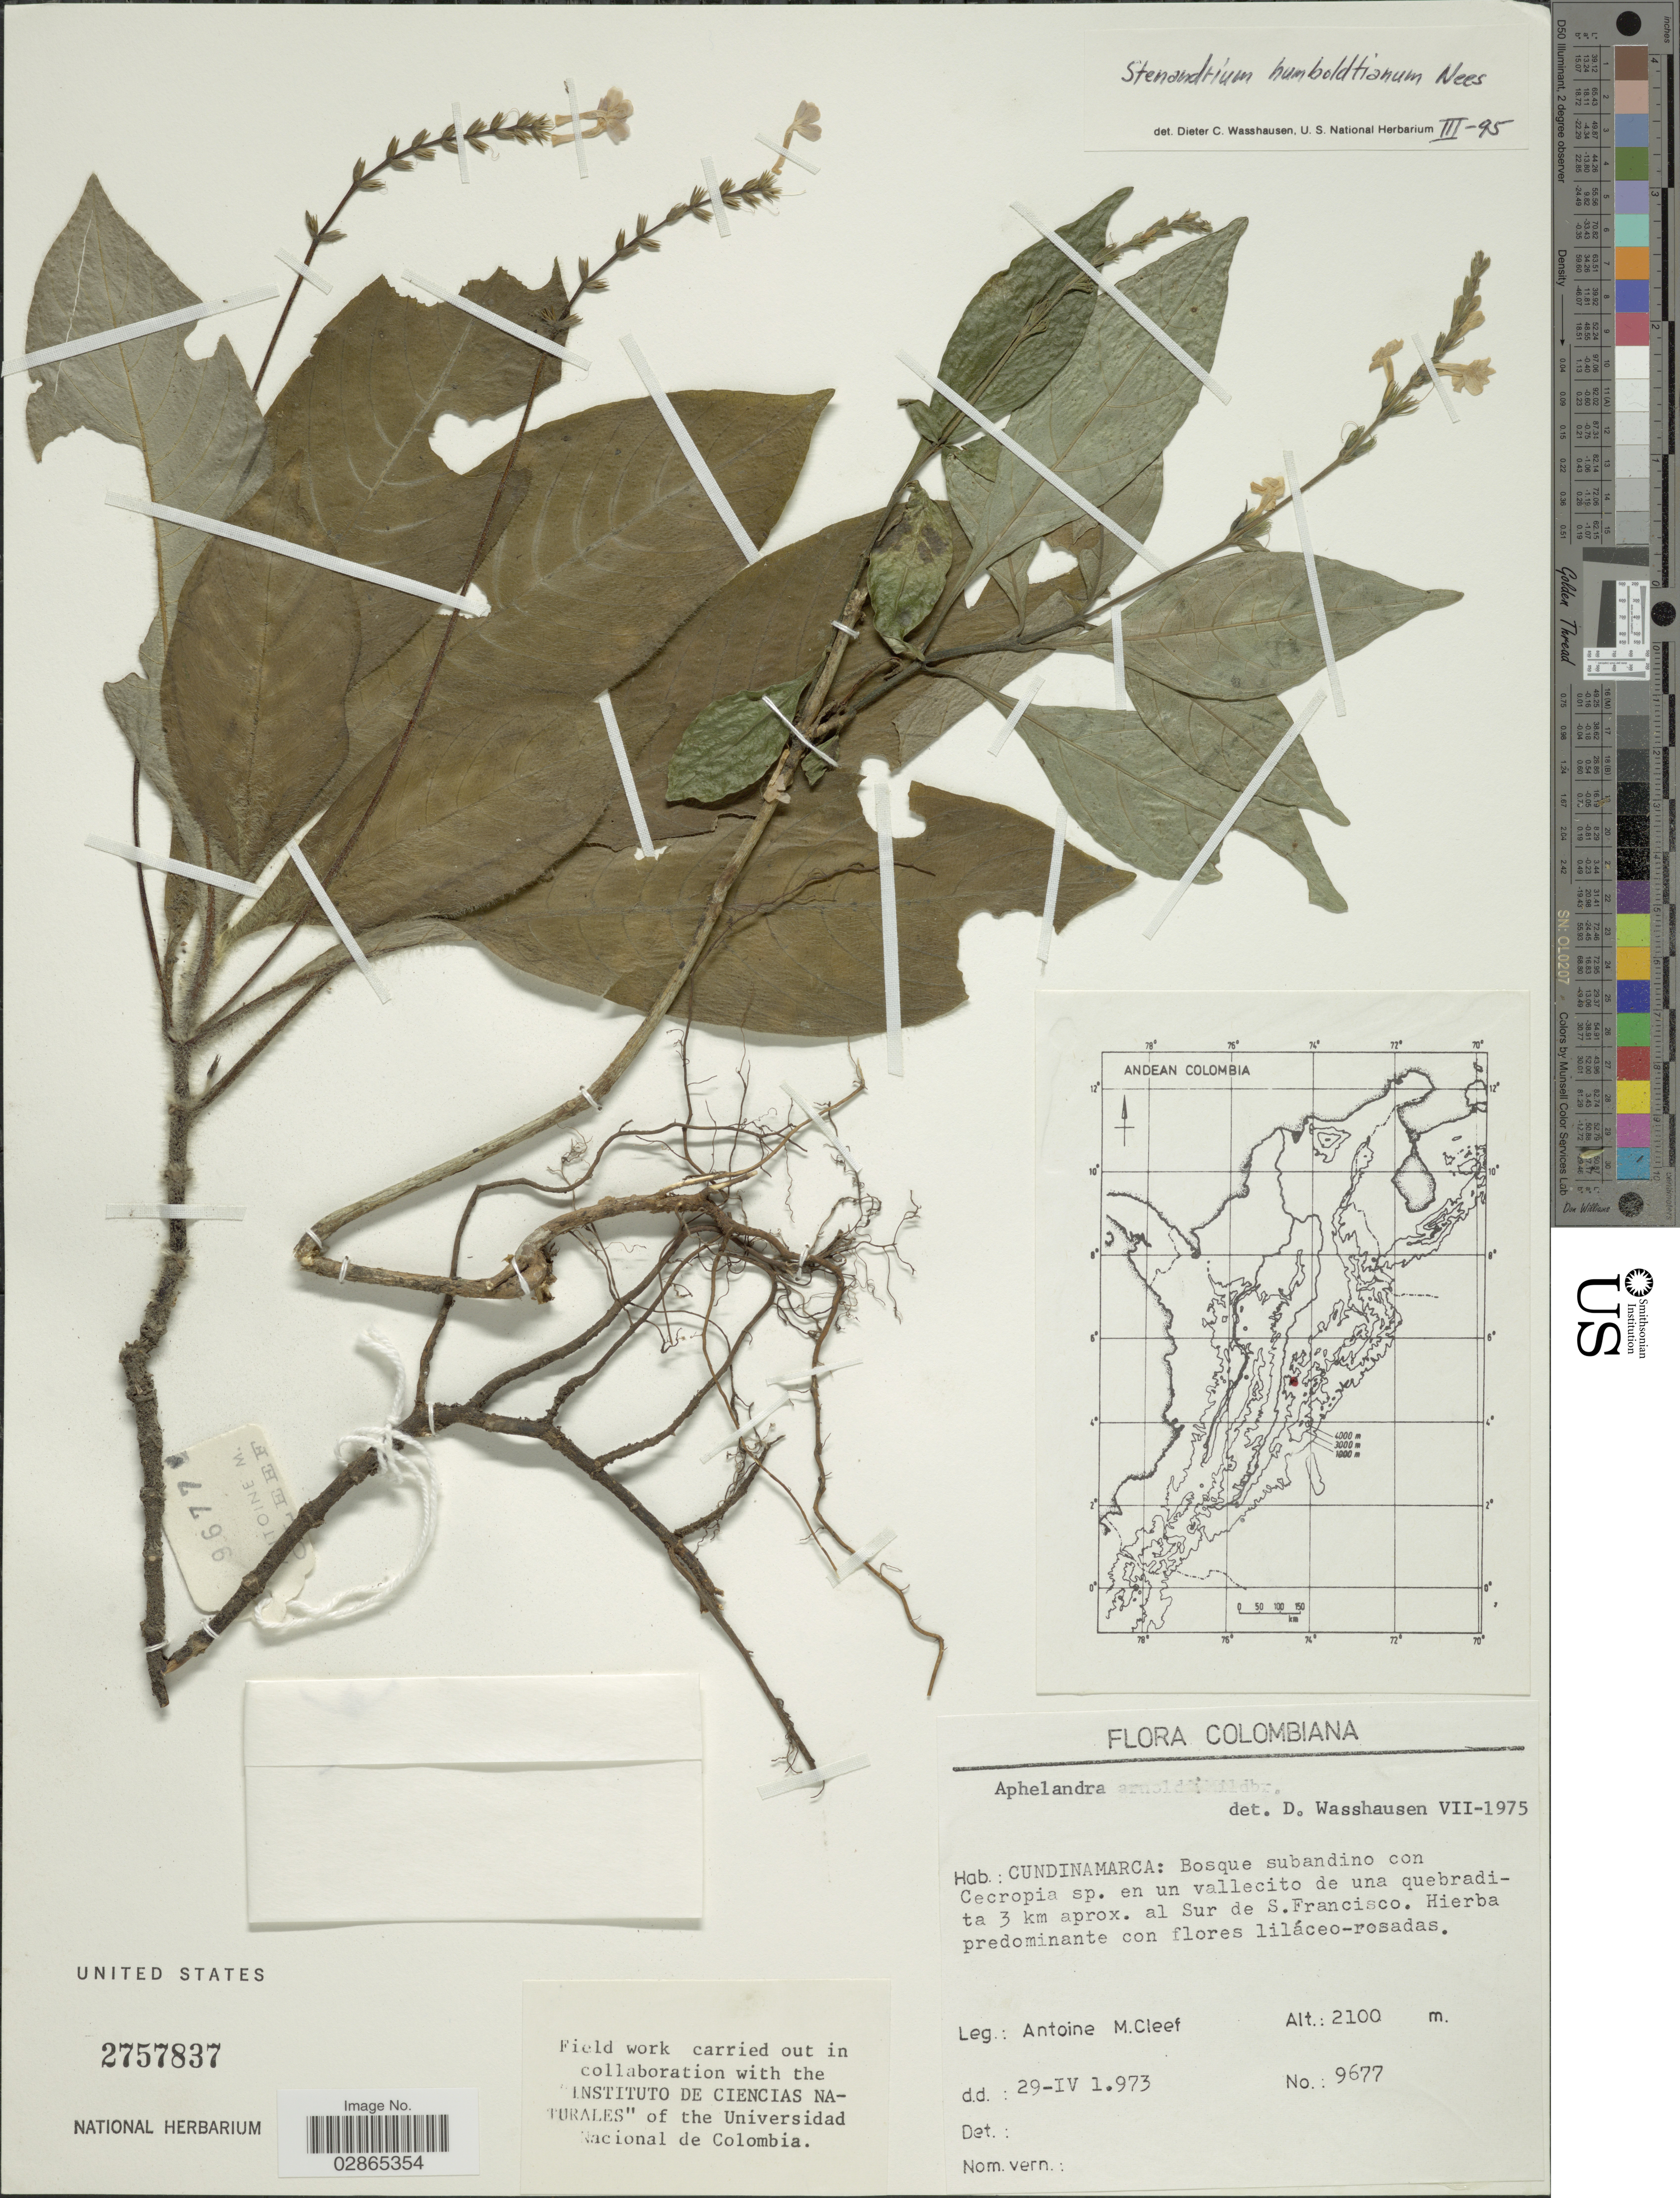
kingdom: Plantae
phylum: Tracheophyta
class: Magnoliopsida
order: Lamiales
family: Acanthaceae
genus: Stenandrium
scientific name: Stenandrium humboldtianum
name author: Nees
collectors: A. M. Cleef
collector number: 9677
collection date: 1973-04-29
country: Colombia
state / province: Cundinamarca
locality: Bosque subandino con Cecropia sp. en un vallecito de una quebradita 3 km apox. al Sur de S. Francsico.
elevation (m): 2100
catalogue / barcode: US 2757837